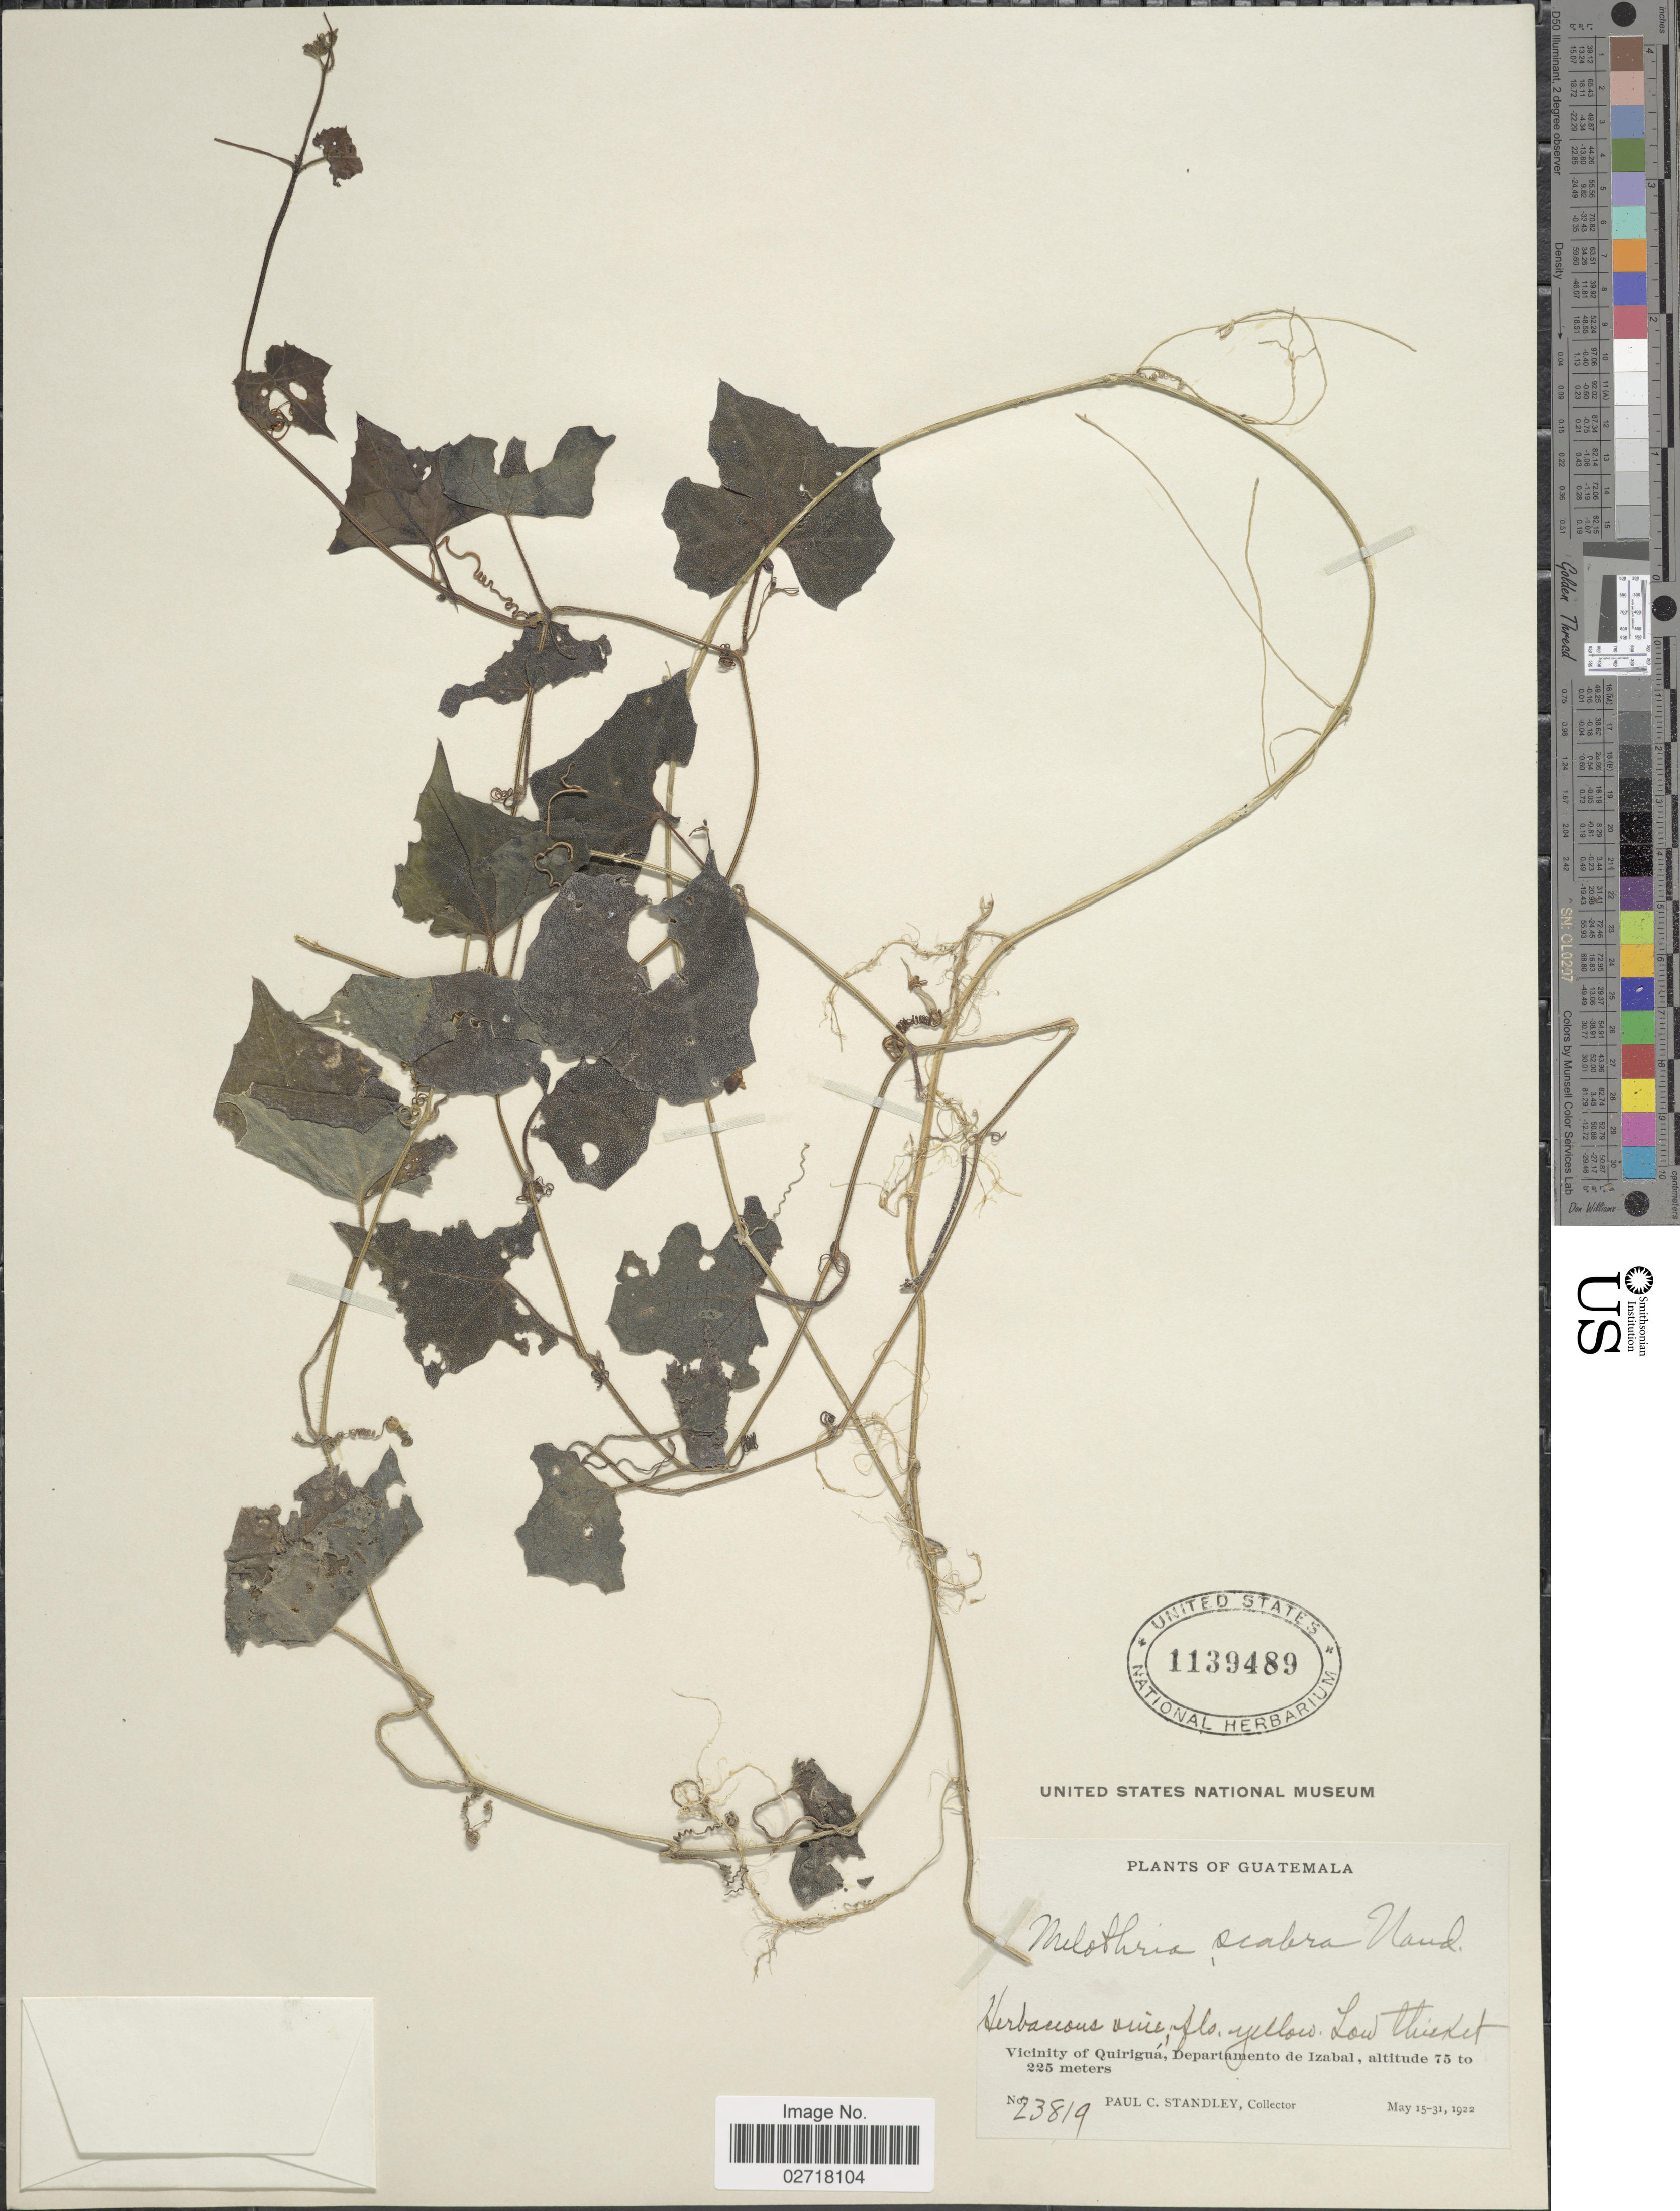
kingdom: Plantae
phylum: Tracheophyta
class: Magnoliopsida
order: Cucurbitales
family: Cucurbitaceae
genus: Melothria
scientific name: Melothria scabra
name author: Naudin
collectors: P. C. Standley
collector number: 23819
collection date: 1922-05-15/1922-05-31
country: Guatemala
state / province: Izabal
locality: Vicinity of Quirigua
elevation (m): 75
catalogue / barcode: US 1139489